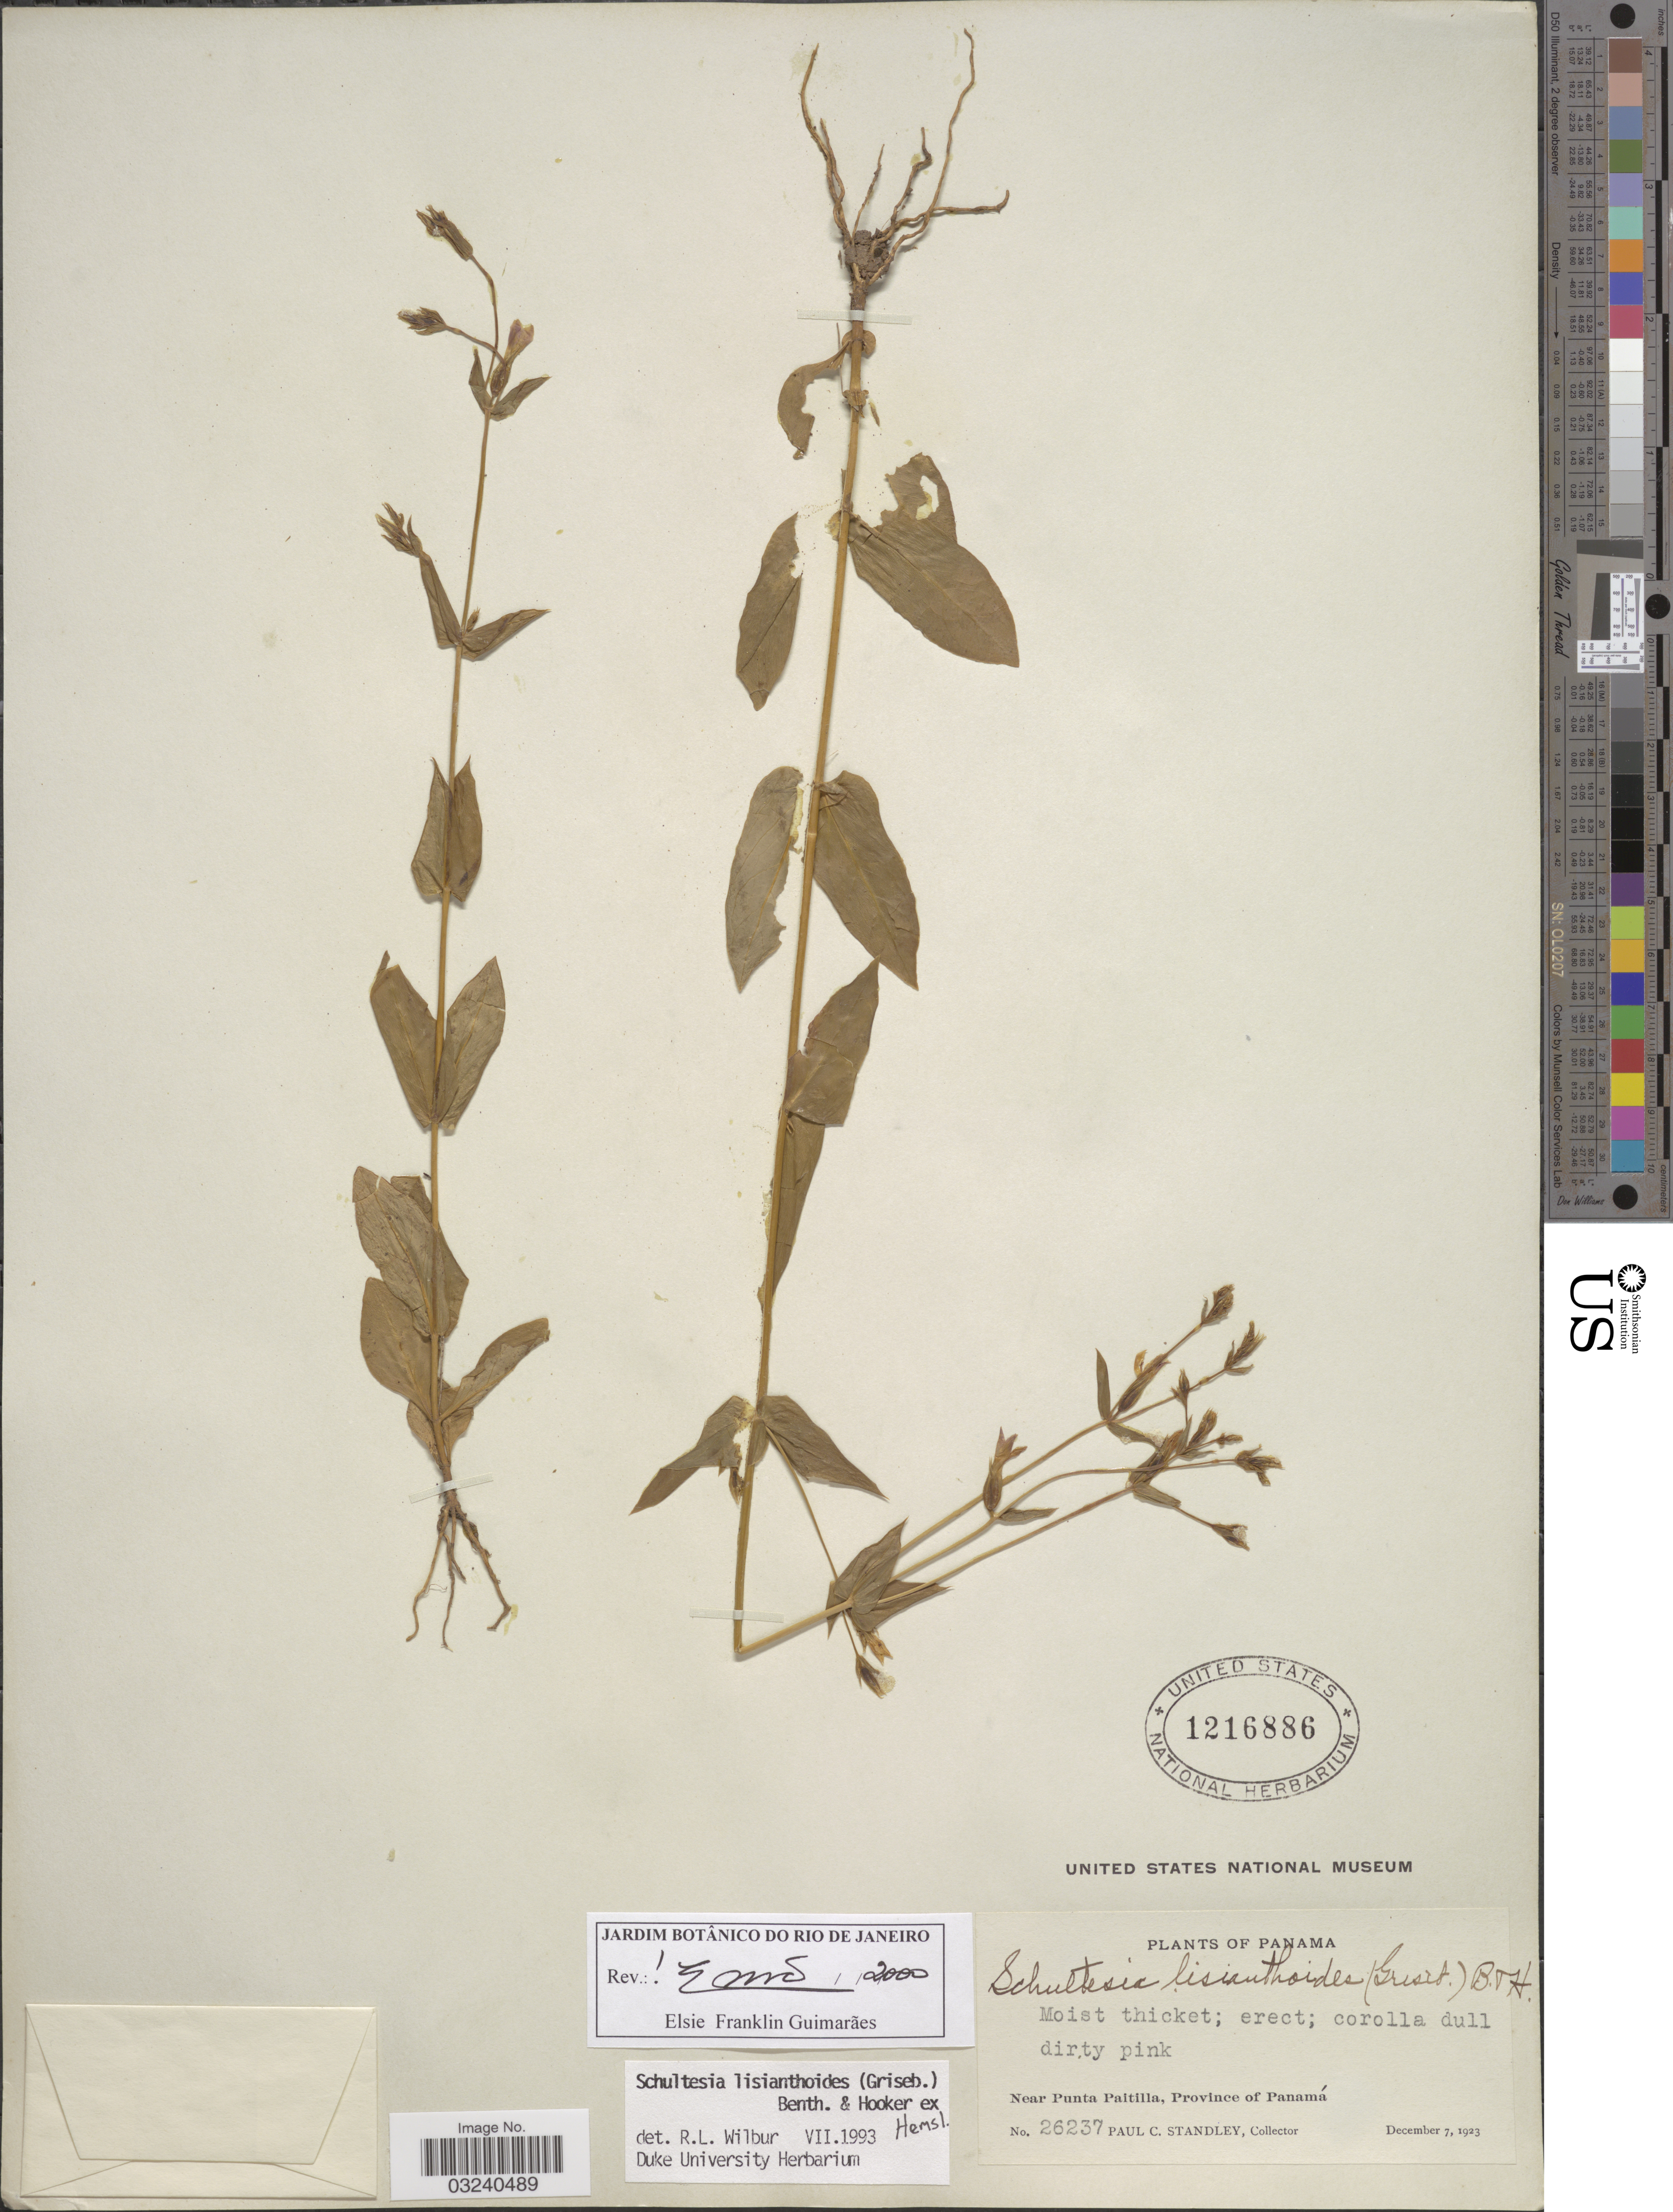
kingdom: Plantae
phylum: Tracheophyta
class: Magnoliopsida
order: Gentianales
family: Gentianaceae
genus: Schultesia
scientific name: Schultesia lisianthoides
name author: (Griseb.) Benth. & Hook. f. ex Hemsl.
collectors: P. C. Standley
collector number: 26237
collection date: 1923-12-07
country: Panama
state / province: Panamá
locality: Near Punta Paitilla.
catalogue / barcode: US 1216886